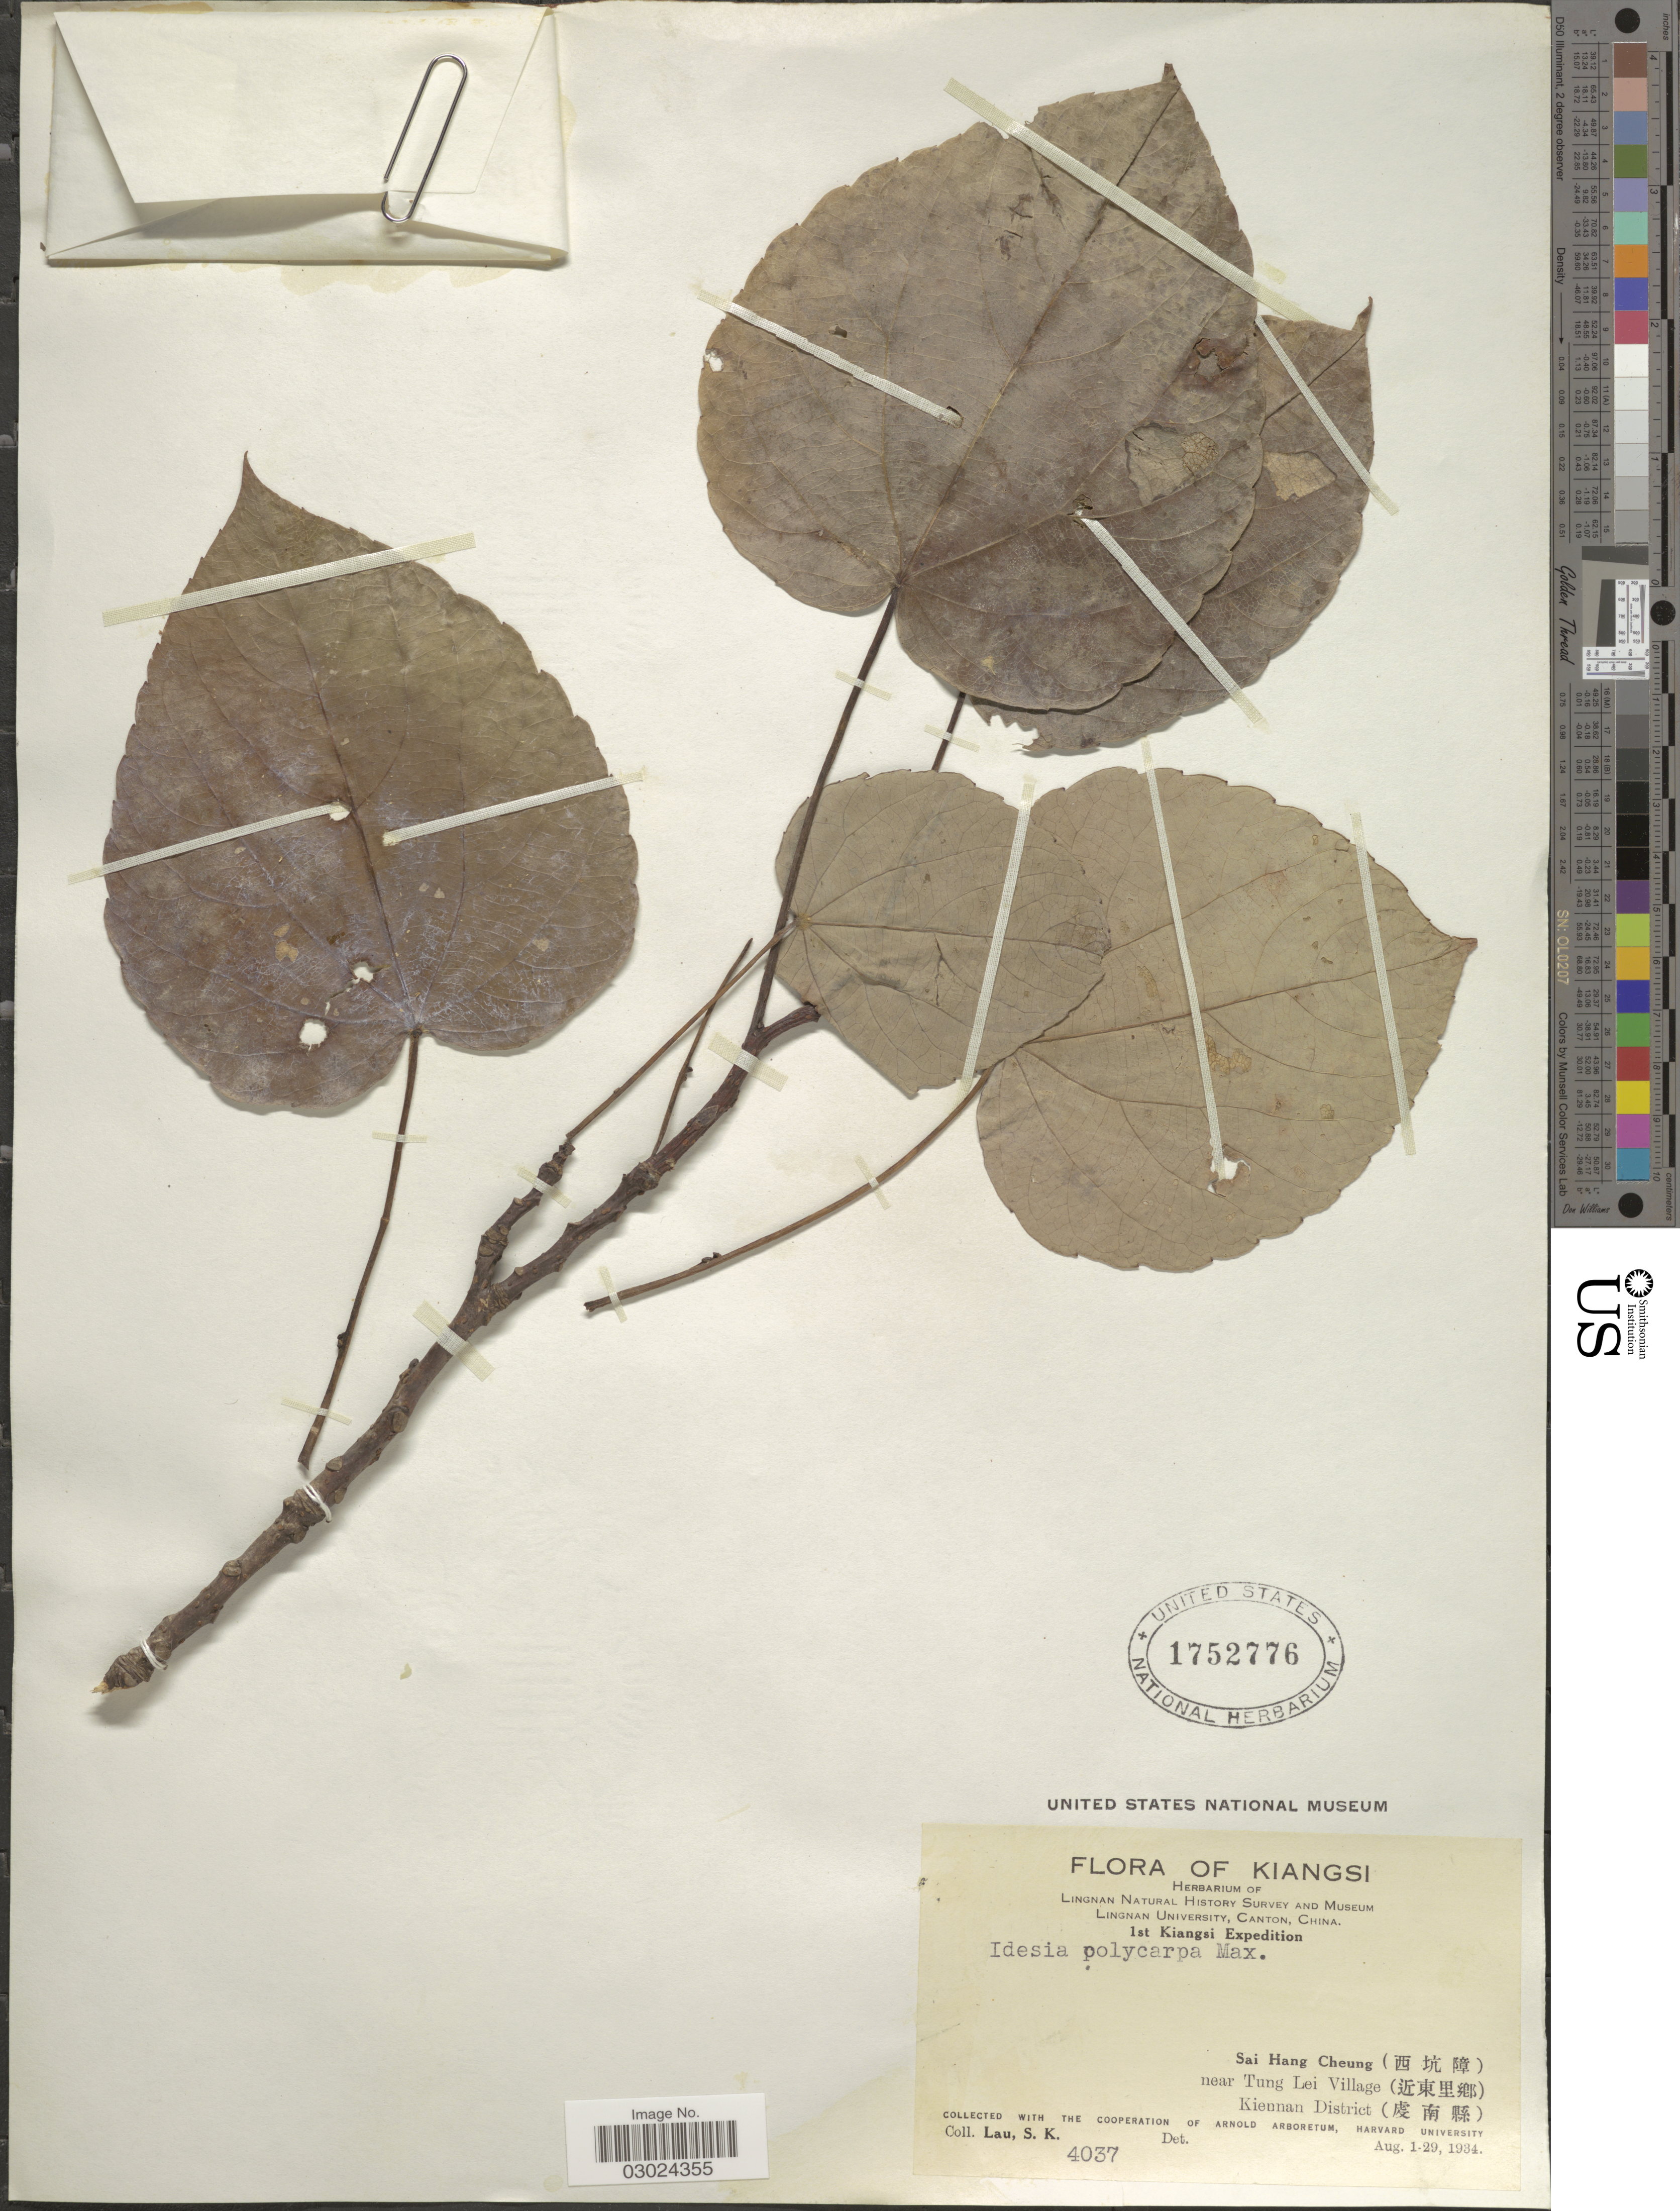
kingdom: Plantae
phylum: Tracheophyta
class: Magnoliopsida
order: Malpighiales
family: Salicaceae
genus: Idesia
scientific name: Idesia polycarpa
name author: Maxim.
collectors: S. K. Lau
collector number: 4037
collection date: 1934-08-01/1934-08-29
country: China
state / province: Jiangxi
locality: Kiangsi. Sai Hang Cheung (X) near Tung Lei Village (X). Kiennan District (X).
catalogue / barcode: US 1752776